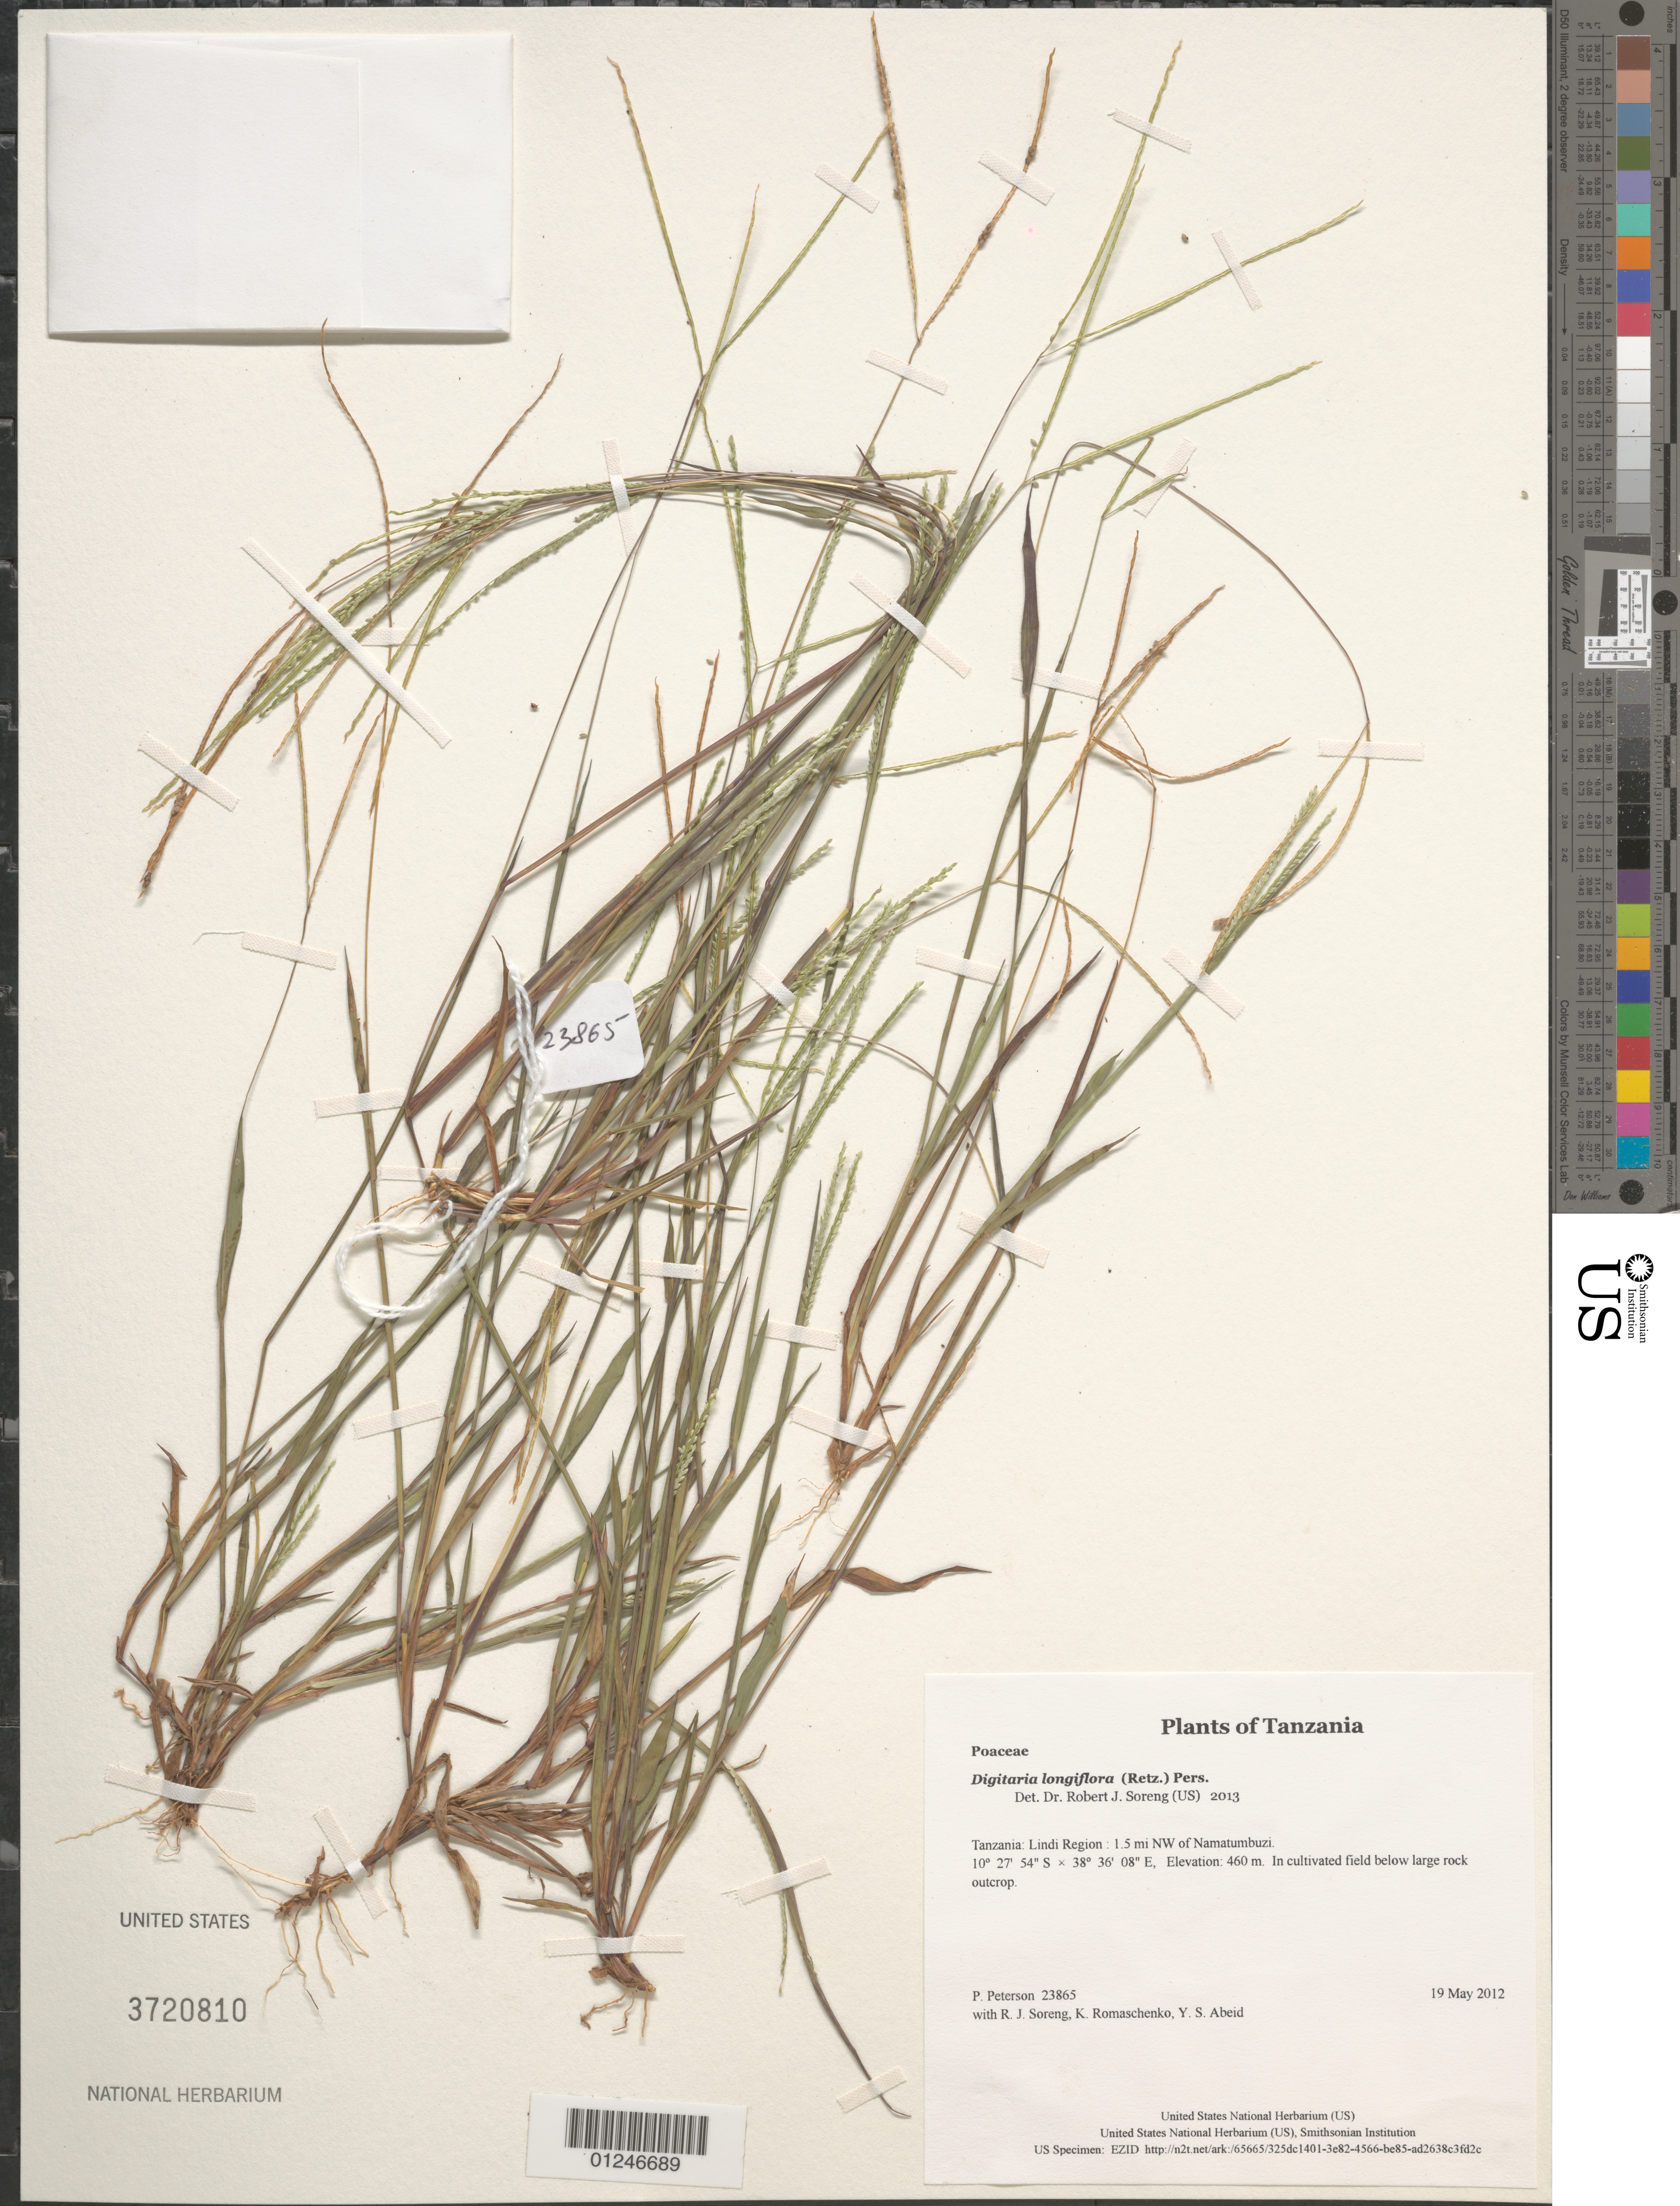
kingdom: Plantae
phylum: Tracheophyta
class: Liliopsida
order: Poales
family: Poaceae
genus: Digitaria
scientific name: Digitaria longiflora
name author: (Retz.) Pers.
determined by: Soreng, Robert J., Research Associate (BOT), Smithsonian Institution - National Museum of Natural History (UNITED STATES)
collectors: P. M. Peterson, R. J. Soreng, K. Romaschenko & Y. Abeid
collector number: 23865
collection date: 2012-05-19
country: Tanzania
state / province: Lindi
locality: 1.5 mi NW of Namatumbuzi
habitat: In cultivated field below large rock outcrop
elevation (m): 460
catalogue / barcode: US 3720810